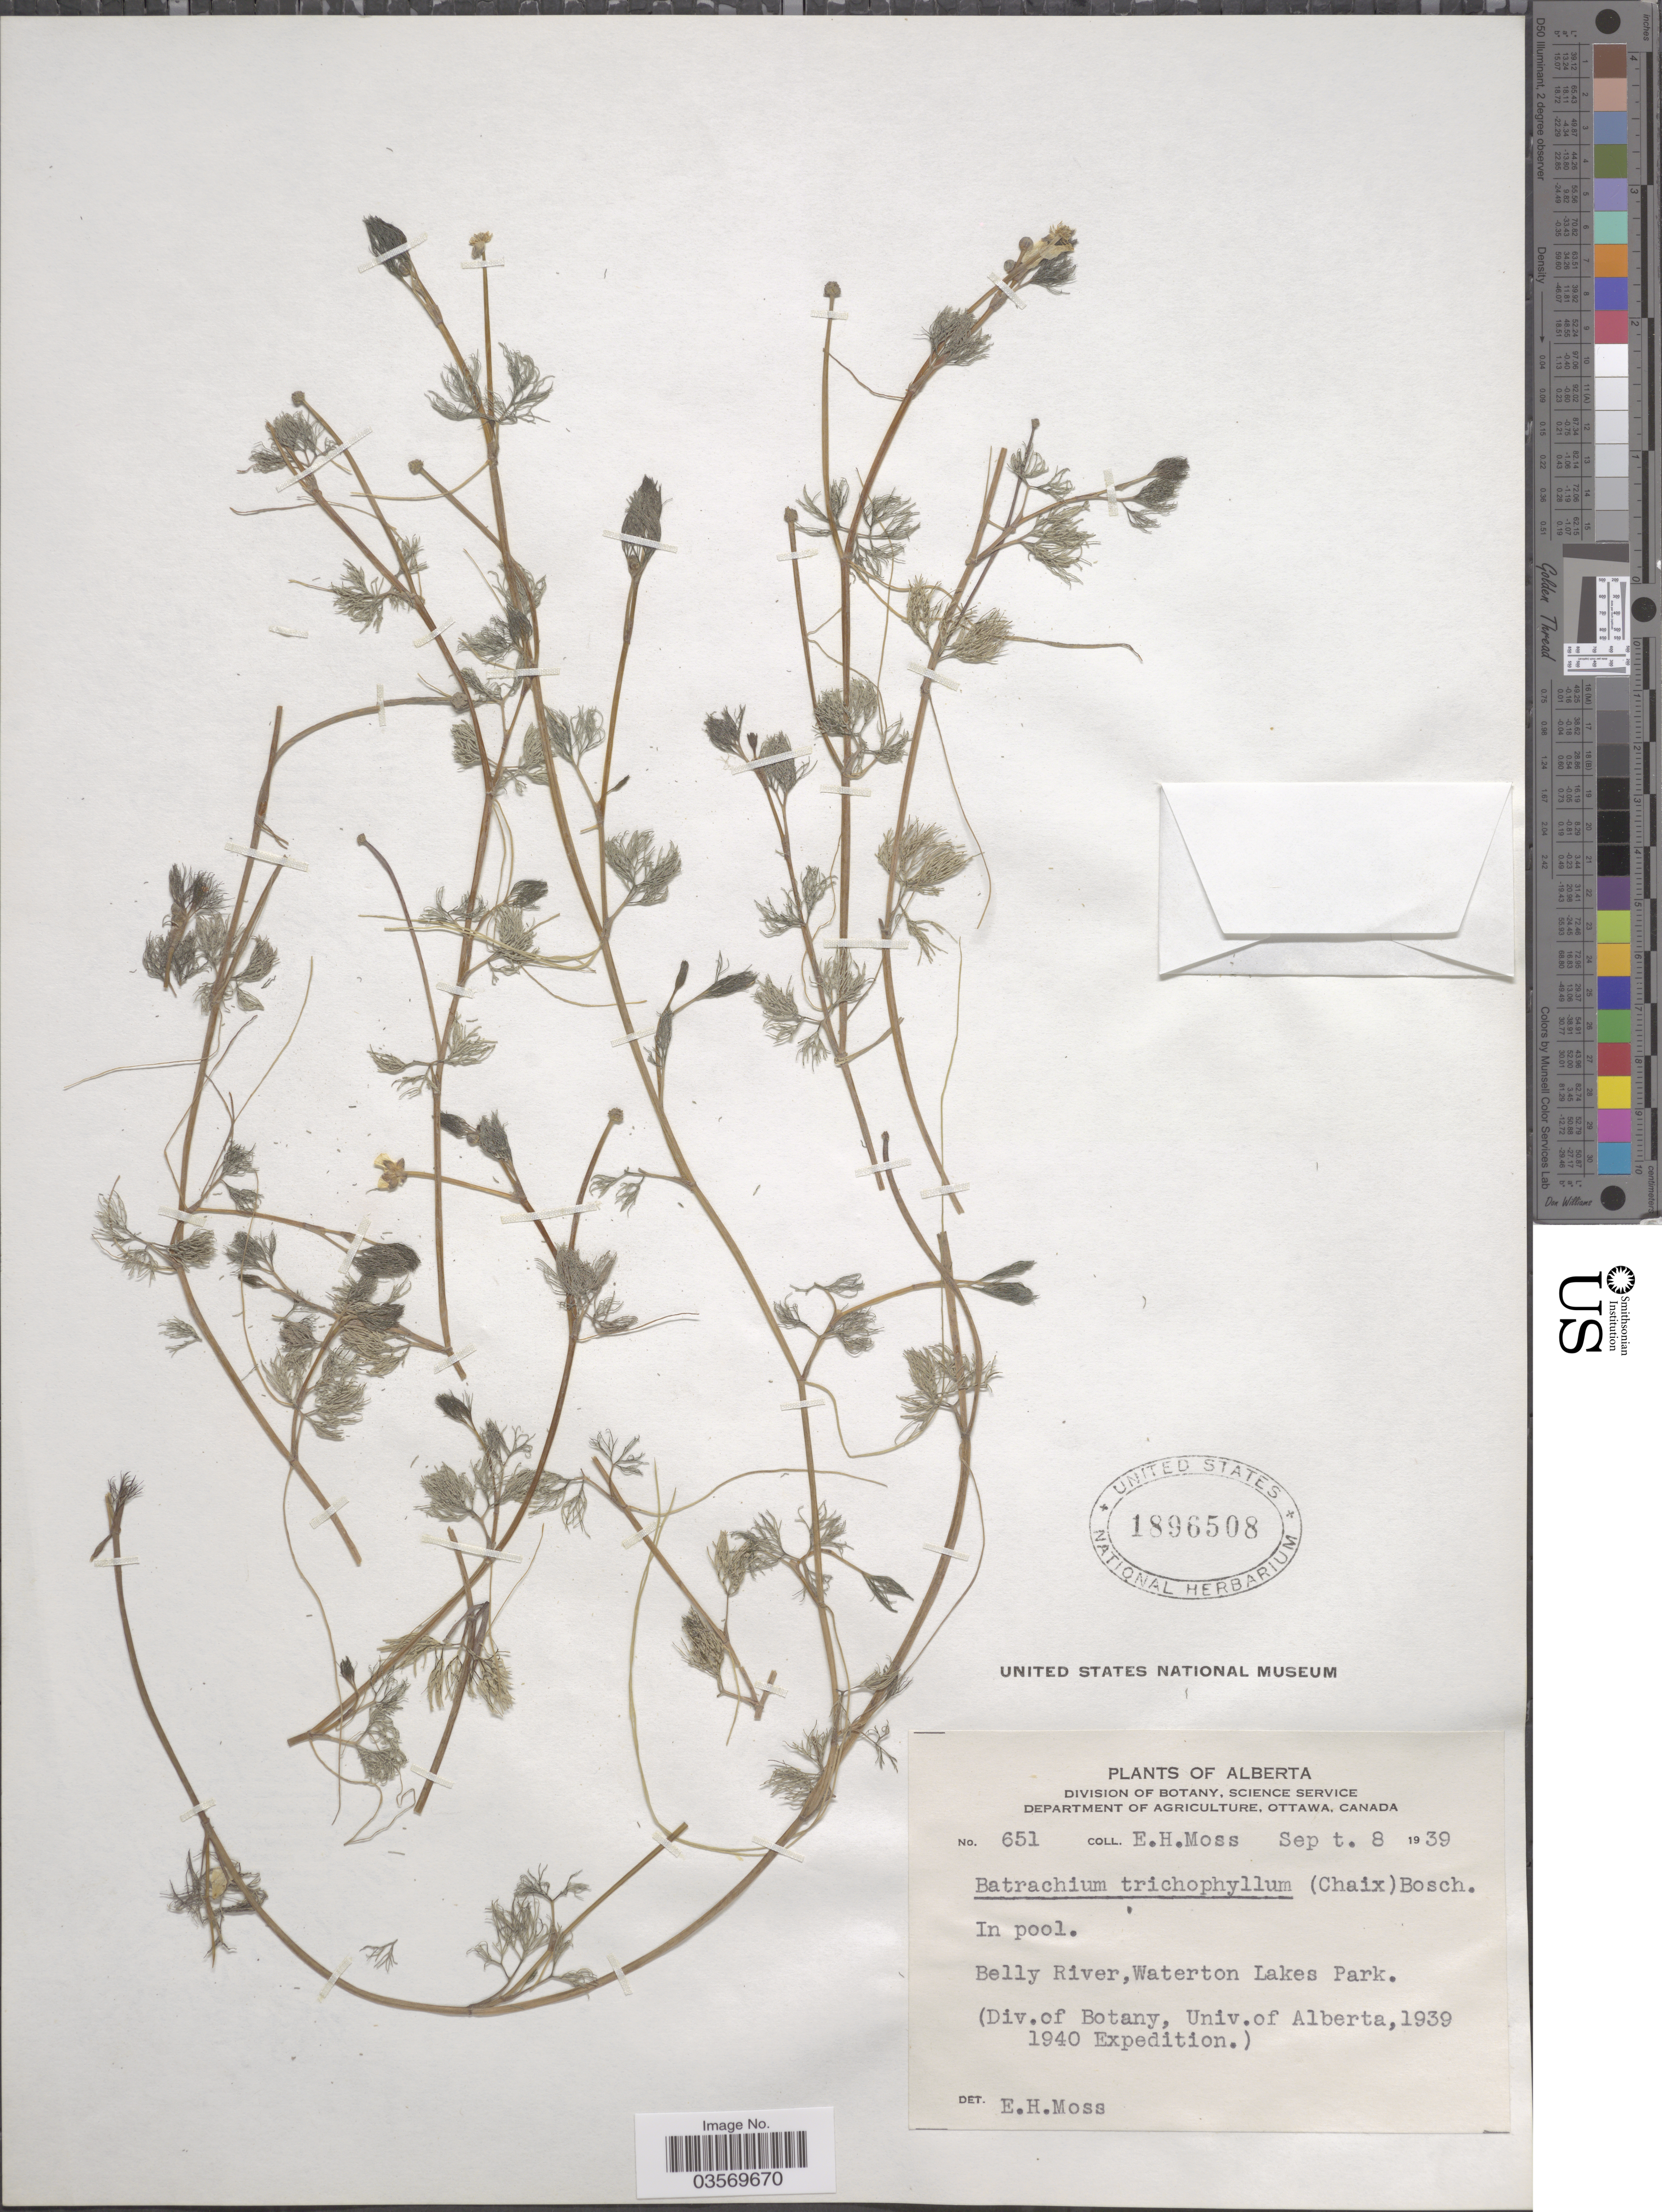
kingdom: Plantae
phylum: Tracheophyta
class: Magnoliopsida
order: Ranunculales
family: Ranunculaceae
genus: Ranunculus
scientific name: Ranunculus trichophyllus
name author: Chaix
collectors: E. Moss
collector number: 651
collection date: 1939-09-08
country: Canada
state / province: Alberta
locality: In pool. Belly River, Waterton Lakes Park.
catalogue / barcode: US 1896508